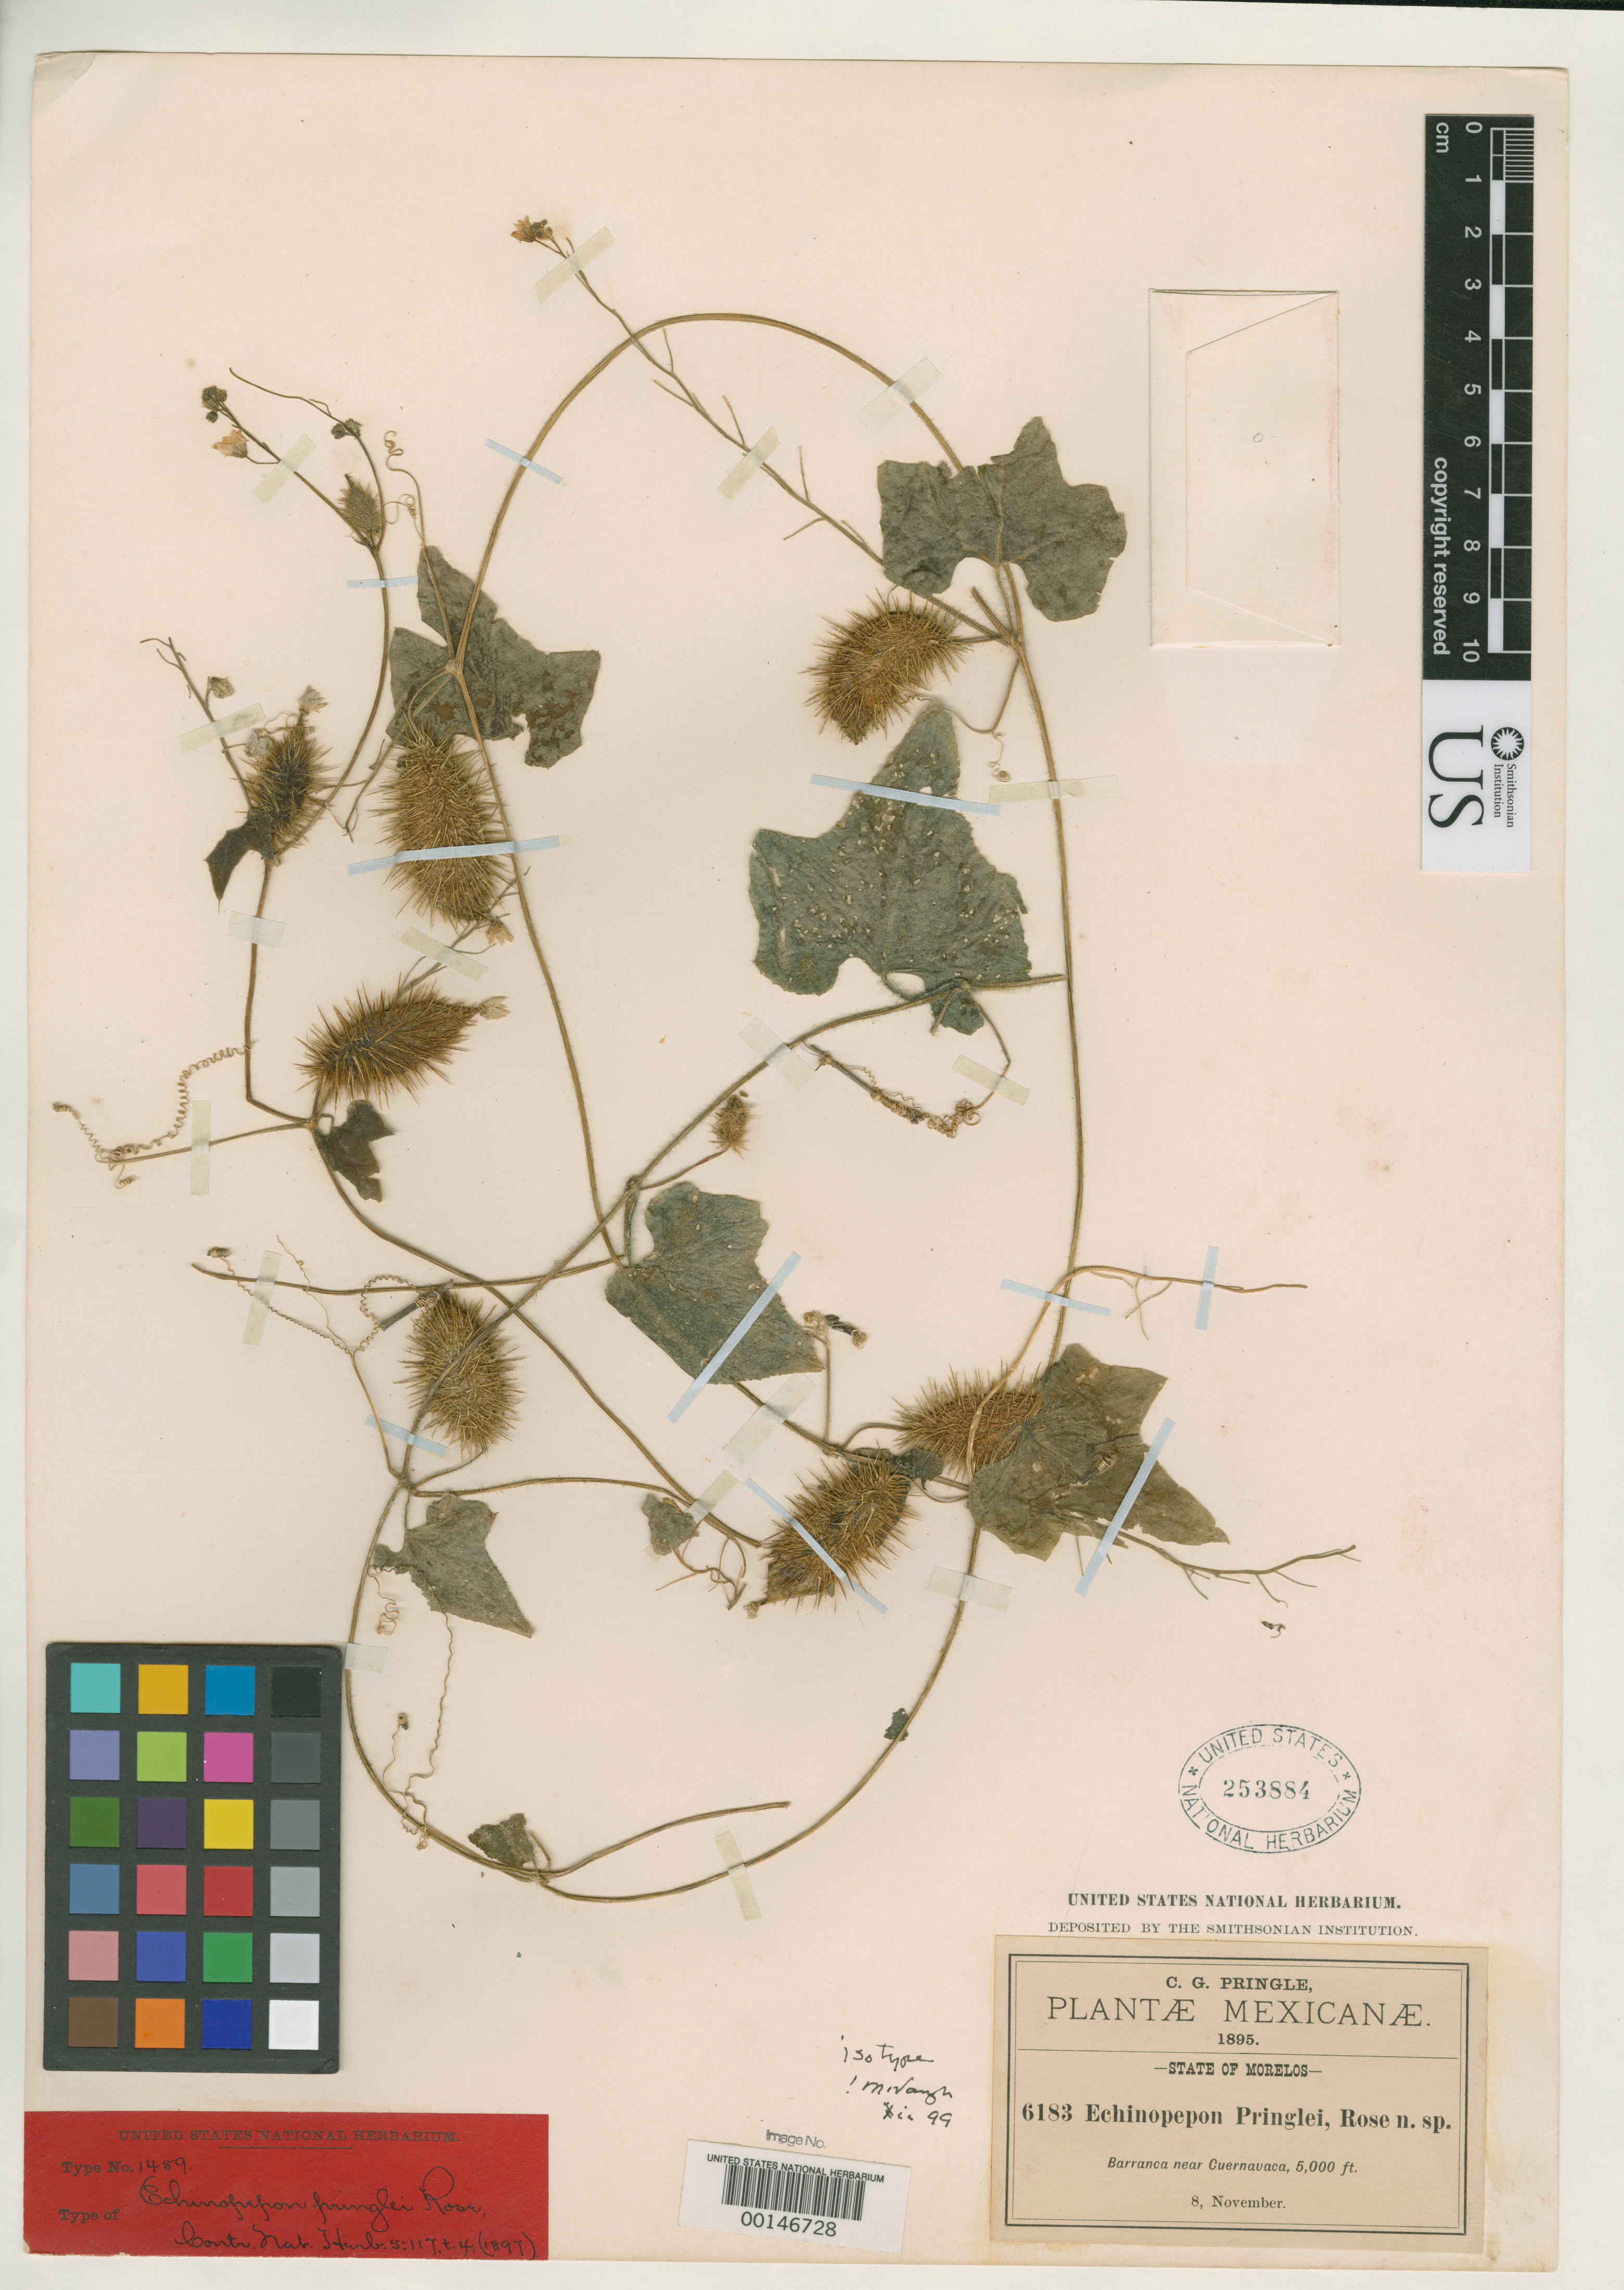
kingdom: Plantae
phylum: Tracheophyta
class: Magnoliopsida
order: Cucurbitales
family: Cucurbitaceae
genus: Echinopepon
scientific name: Echinopepon pringlei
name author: Rose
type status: Isolectotype; Type Collection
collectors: C. G. Pringle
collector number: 6183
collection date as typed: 08 Nov 1895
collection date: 1895-11-08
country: Mexico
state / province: Morelos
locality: Barranca near Cuernavaca.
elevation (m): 1524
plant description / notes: Although USNH 461944 is annotated by McVaugh as the "holotype", its label does not bear all the collection information cited in the protologue. this sheet (USNH 253884) with full label information is possibly the holotype, or both sheets are syntypes.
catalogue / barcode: US 253884